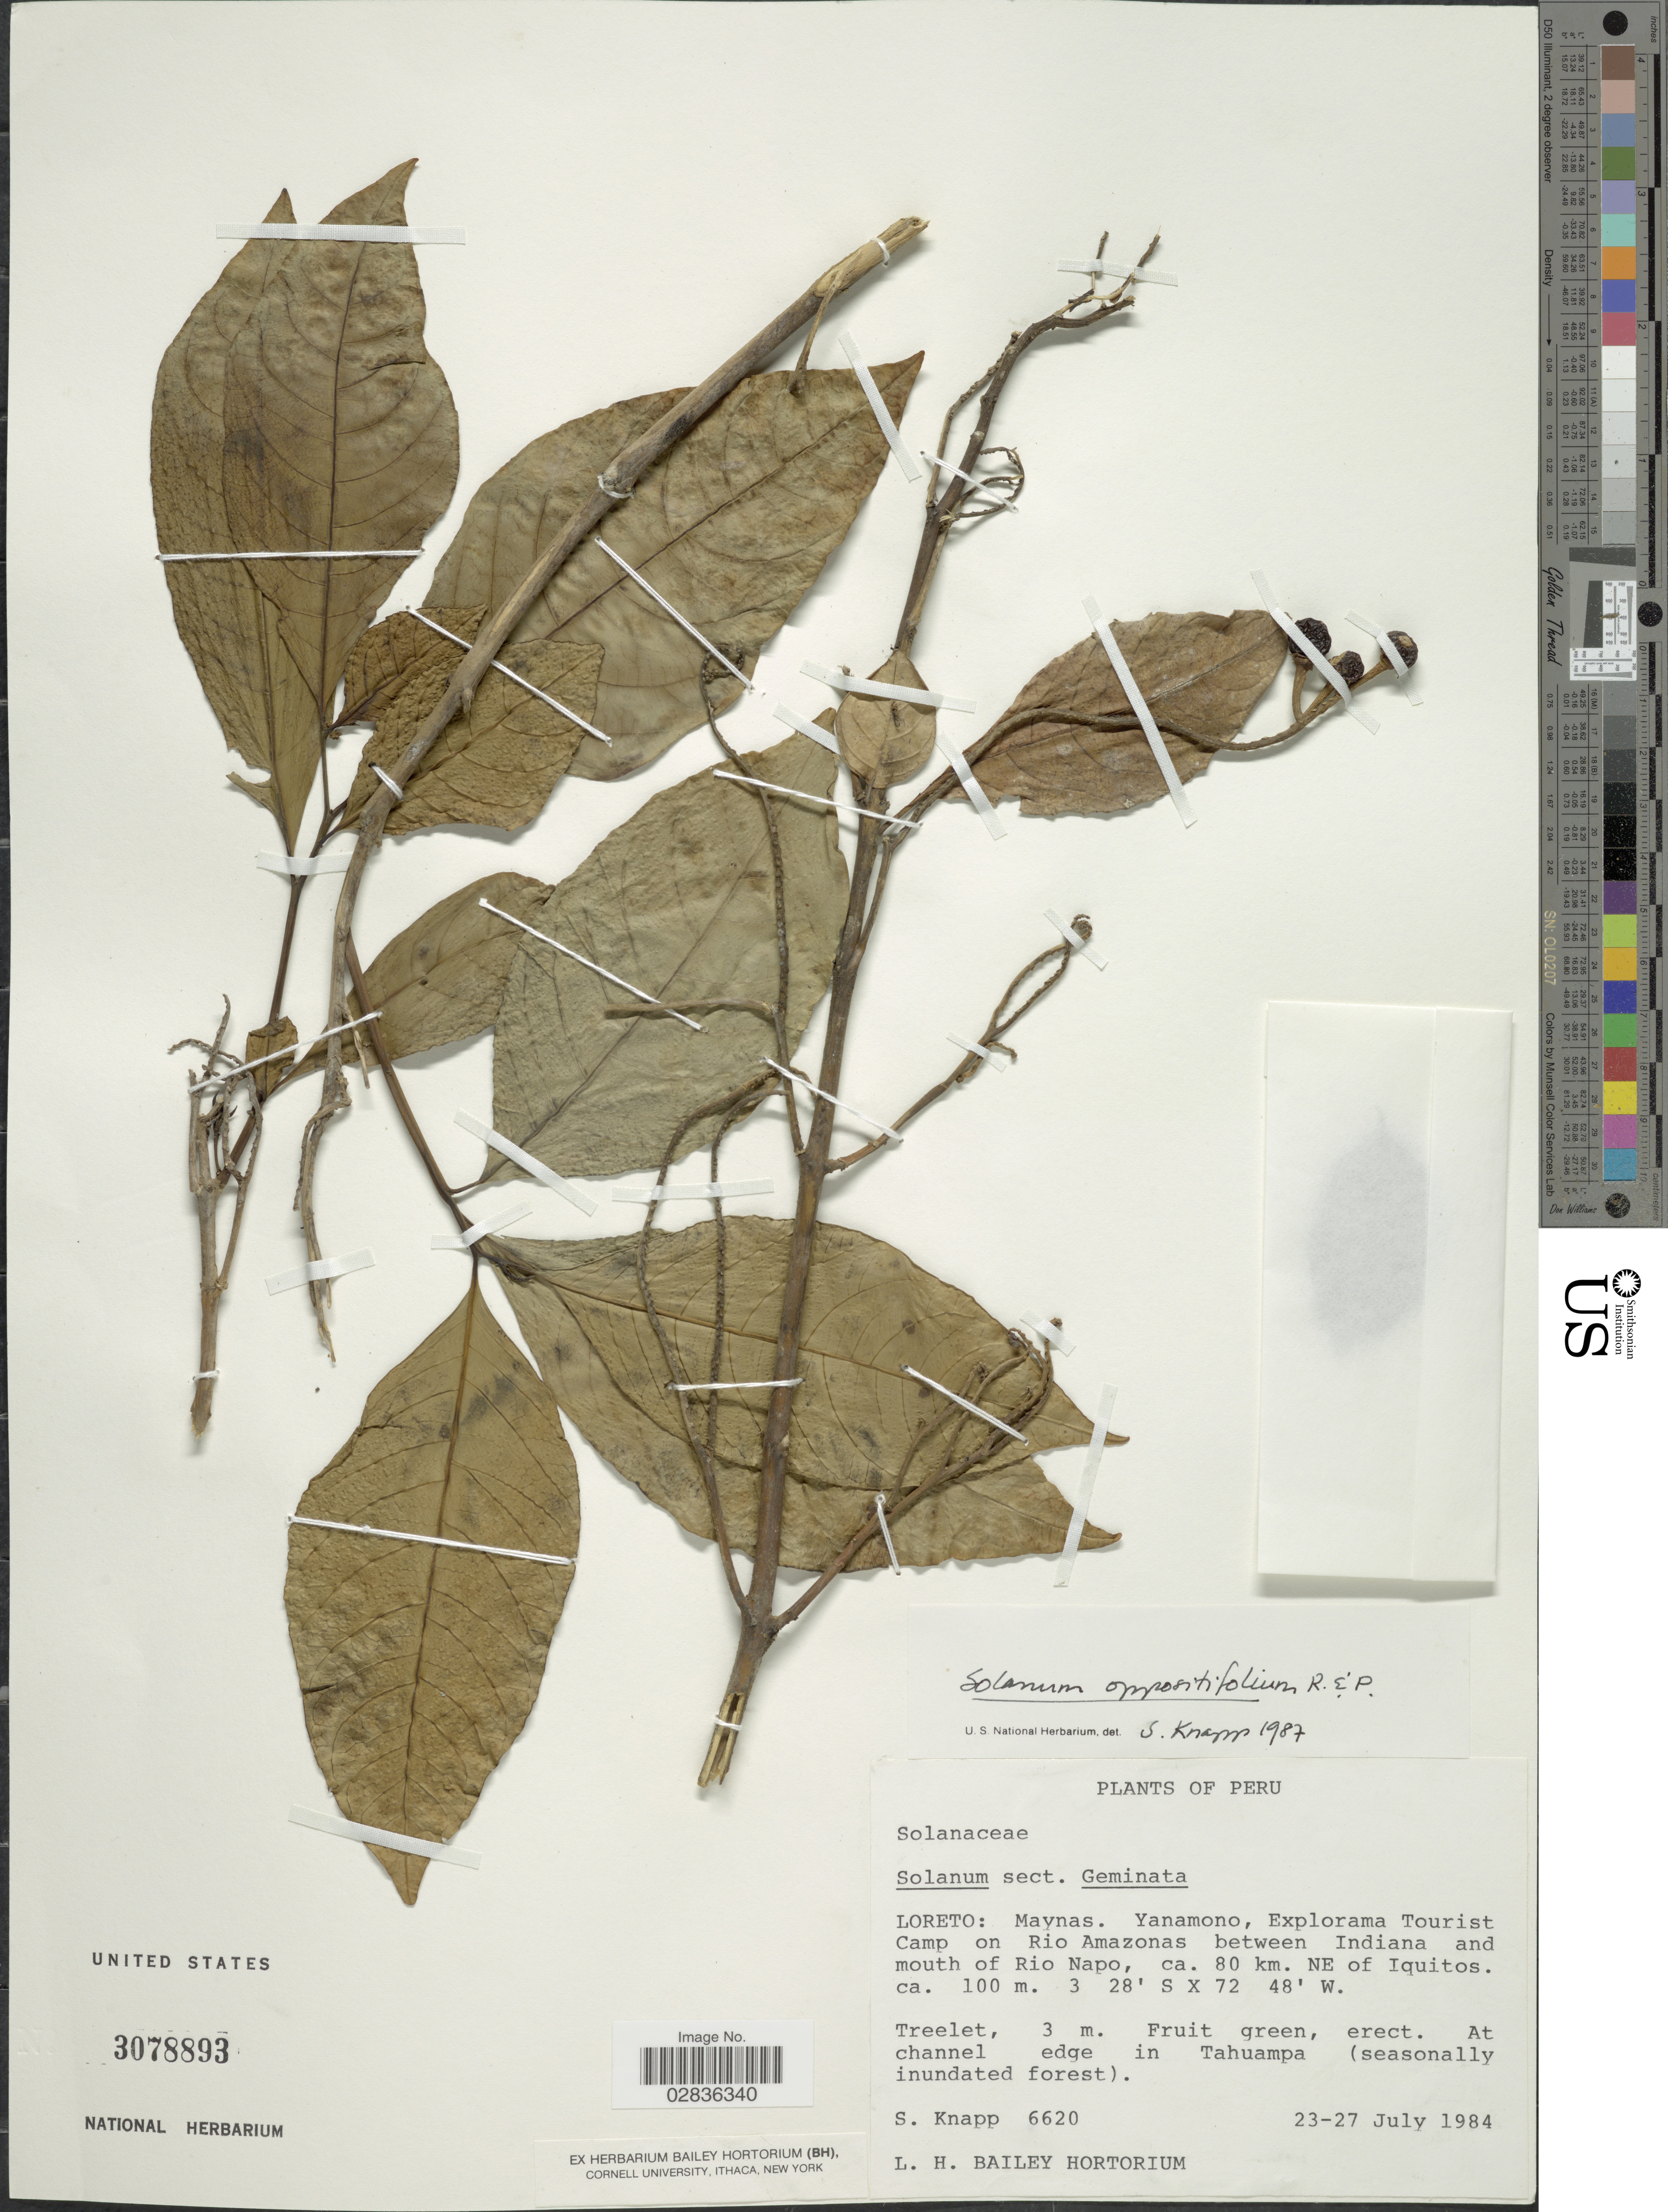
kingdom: Plantae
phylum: Tracheophyta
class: Magnoliopsida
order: Solanales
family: Solanaceae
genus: Solanum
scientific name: Solanum oppositifolium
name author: Ruiz & Pav.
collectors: S. Knapp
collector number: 6620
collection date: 1984-07-23/1984-07-27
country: Peru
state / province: Loreto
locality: Loreto: Maynas. Yanamono, Explorama Tourist Camp on Rio Amazonas between Indiana and mouth of Rio Napo, ca. 80 km. NE of Iquitos.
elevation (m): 100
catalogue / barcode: US 3078893